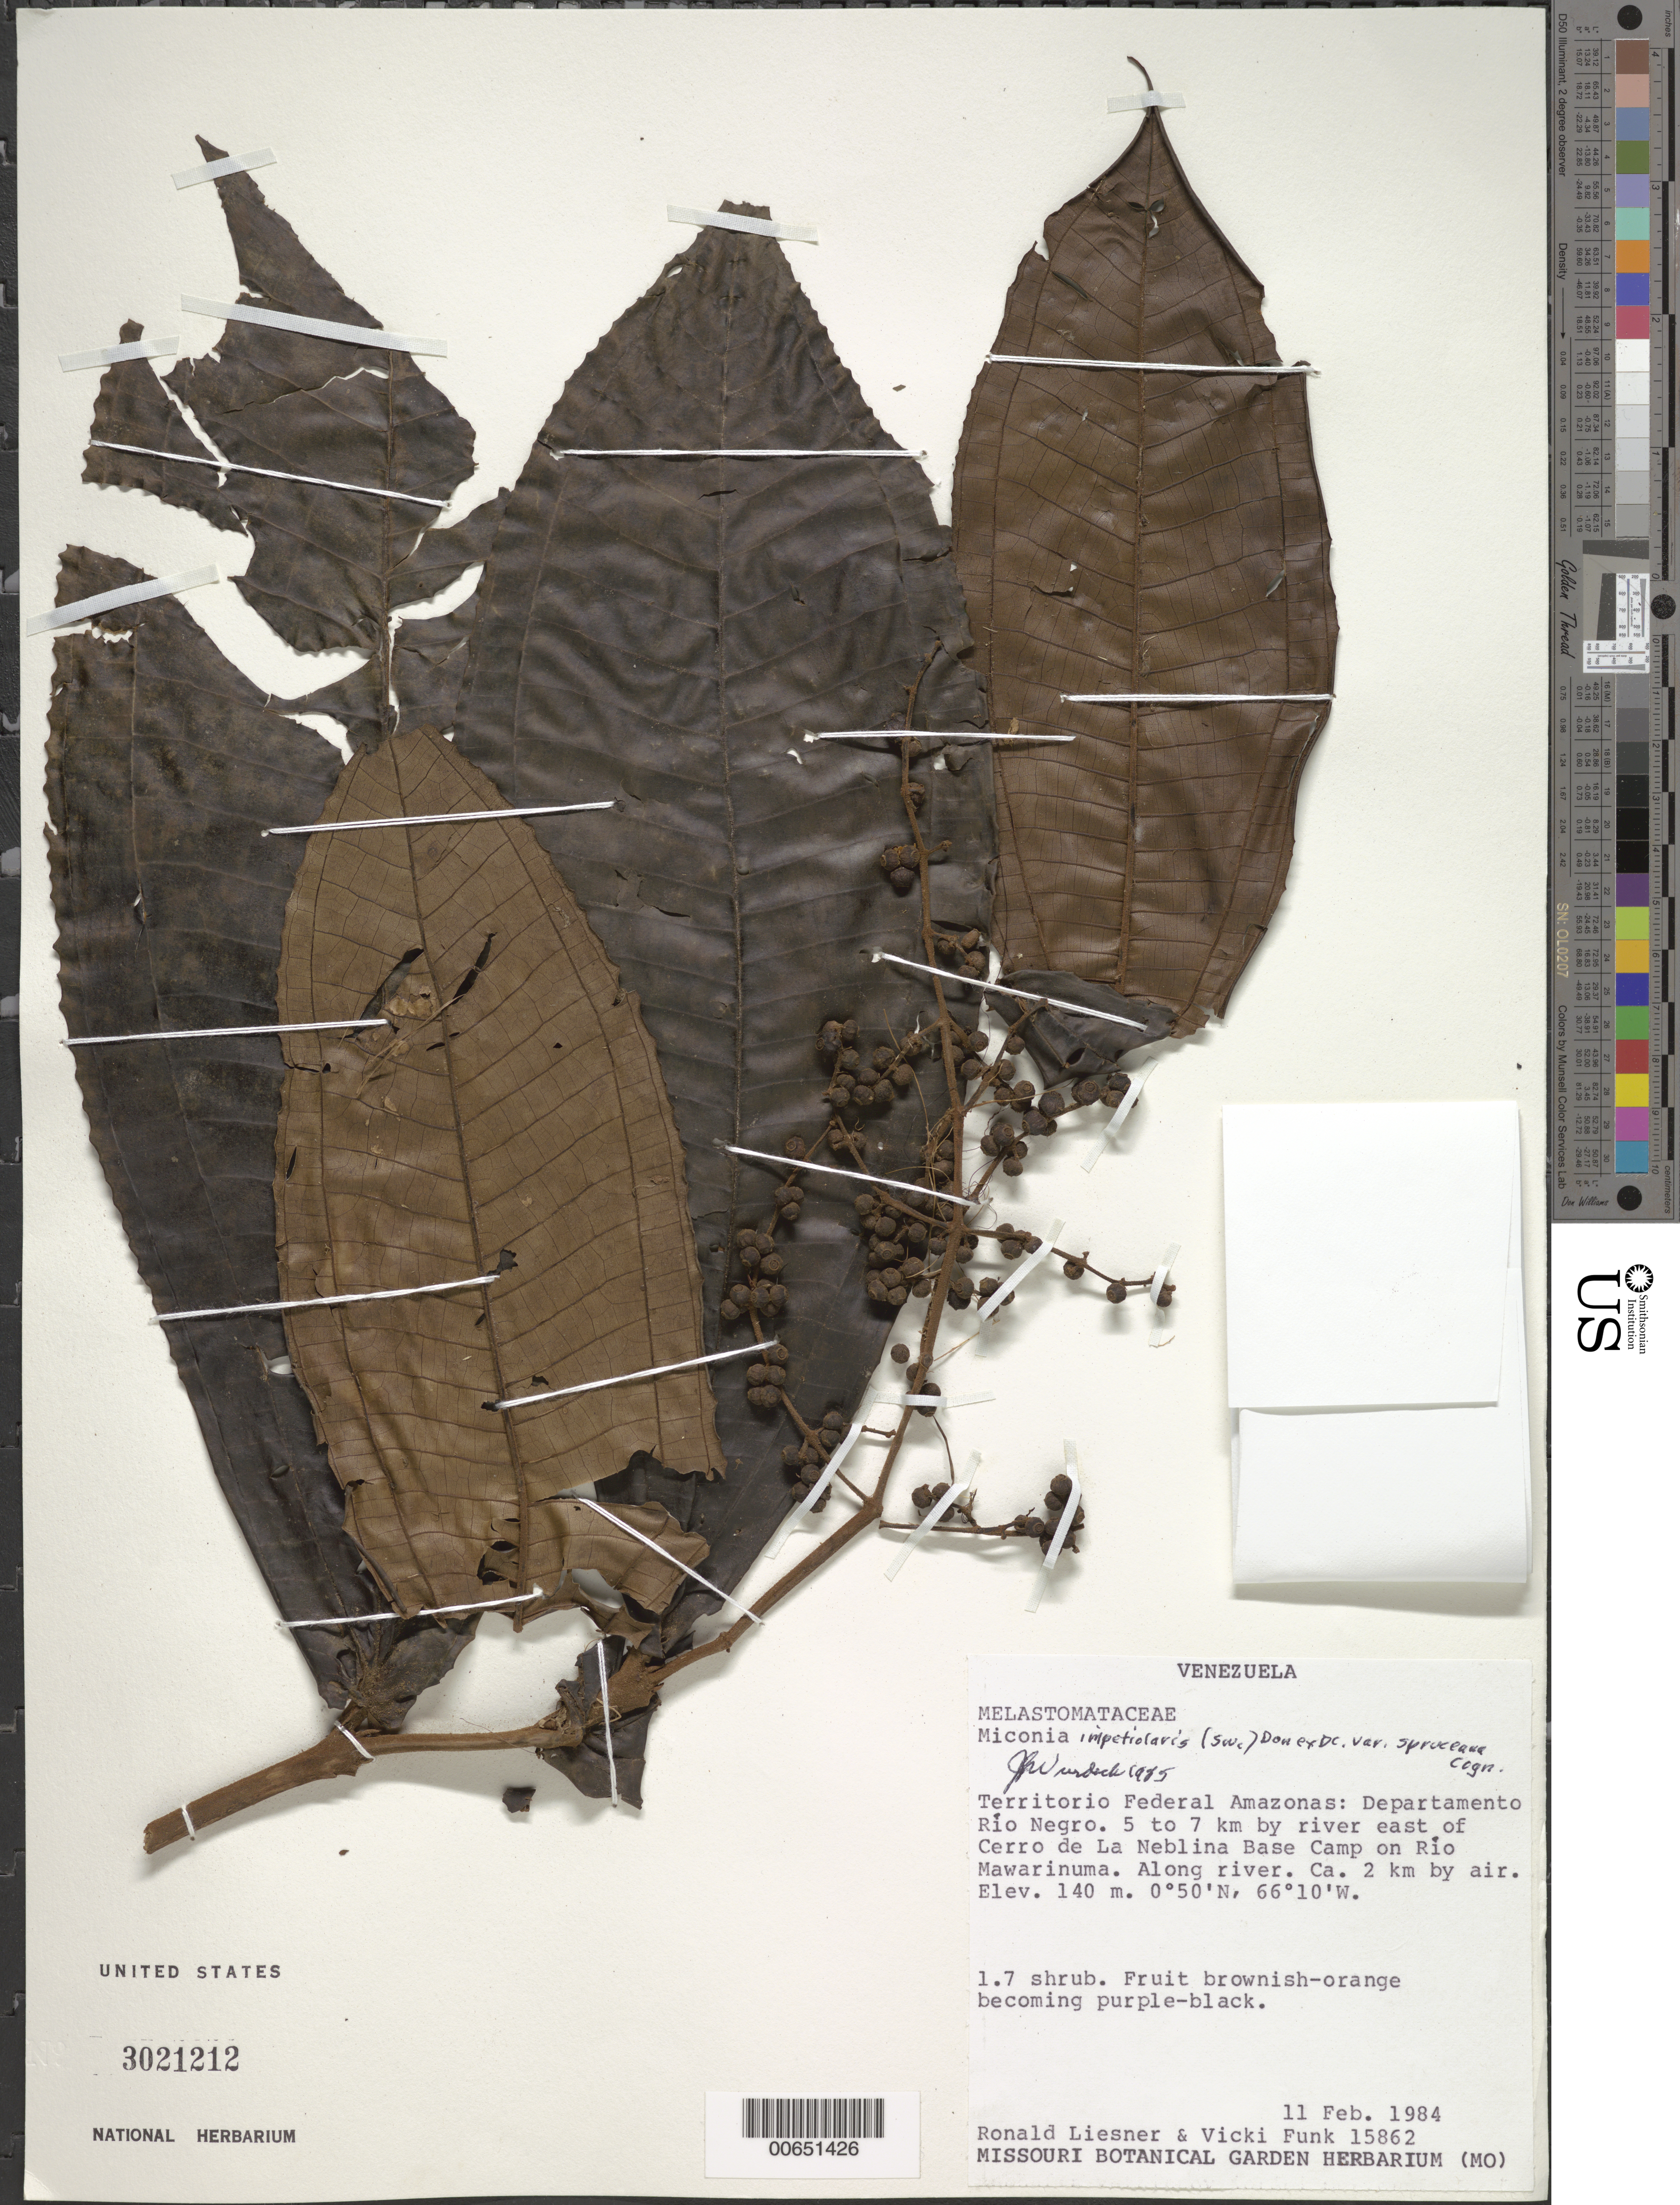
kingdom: Plantae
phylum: Tracheophyta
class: Magnoliopsida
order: Myrtales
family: Melastomataceae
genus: Miconia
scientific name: Miconia impetiolaris var. spruceana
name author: Cogn.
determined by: Wurdack, John J., (US), US (UNITED STATES)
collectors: R. L. Liesner & V. Funk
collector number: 15862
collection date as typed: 11-Feb-84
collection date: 1984-02-11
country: Venezuela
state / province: Amazonas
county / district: Río Negro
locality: Río Mawarinuma, 5-7 km E by river of Cerro de La Neblina Base Camp; ca. 2 km by air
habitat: Along river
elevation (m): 140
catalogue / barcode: US 3021212